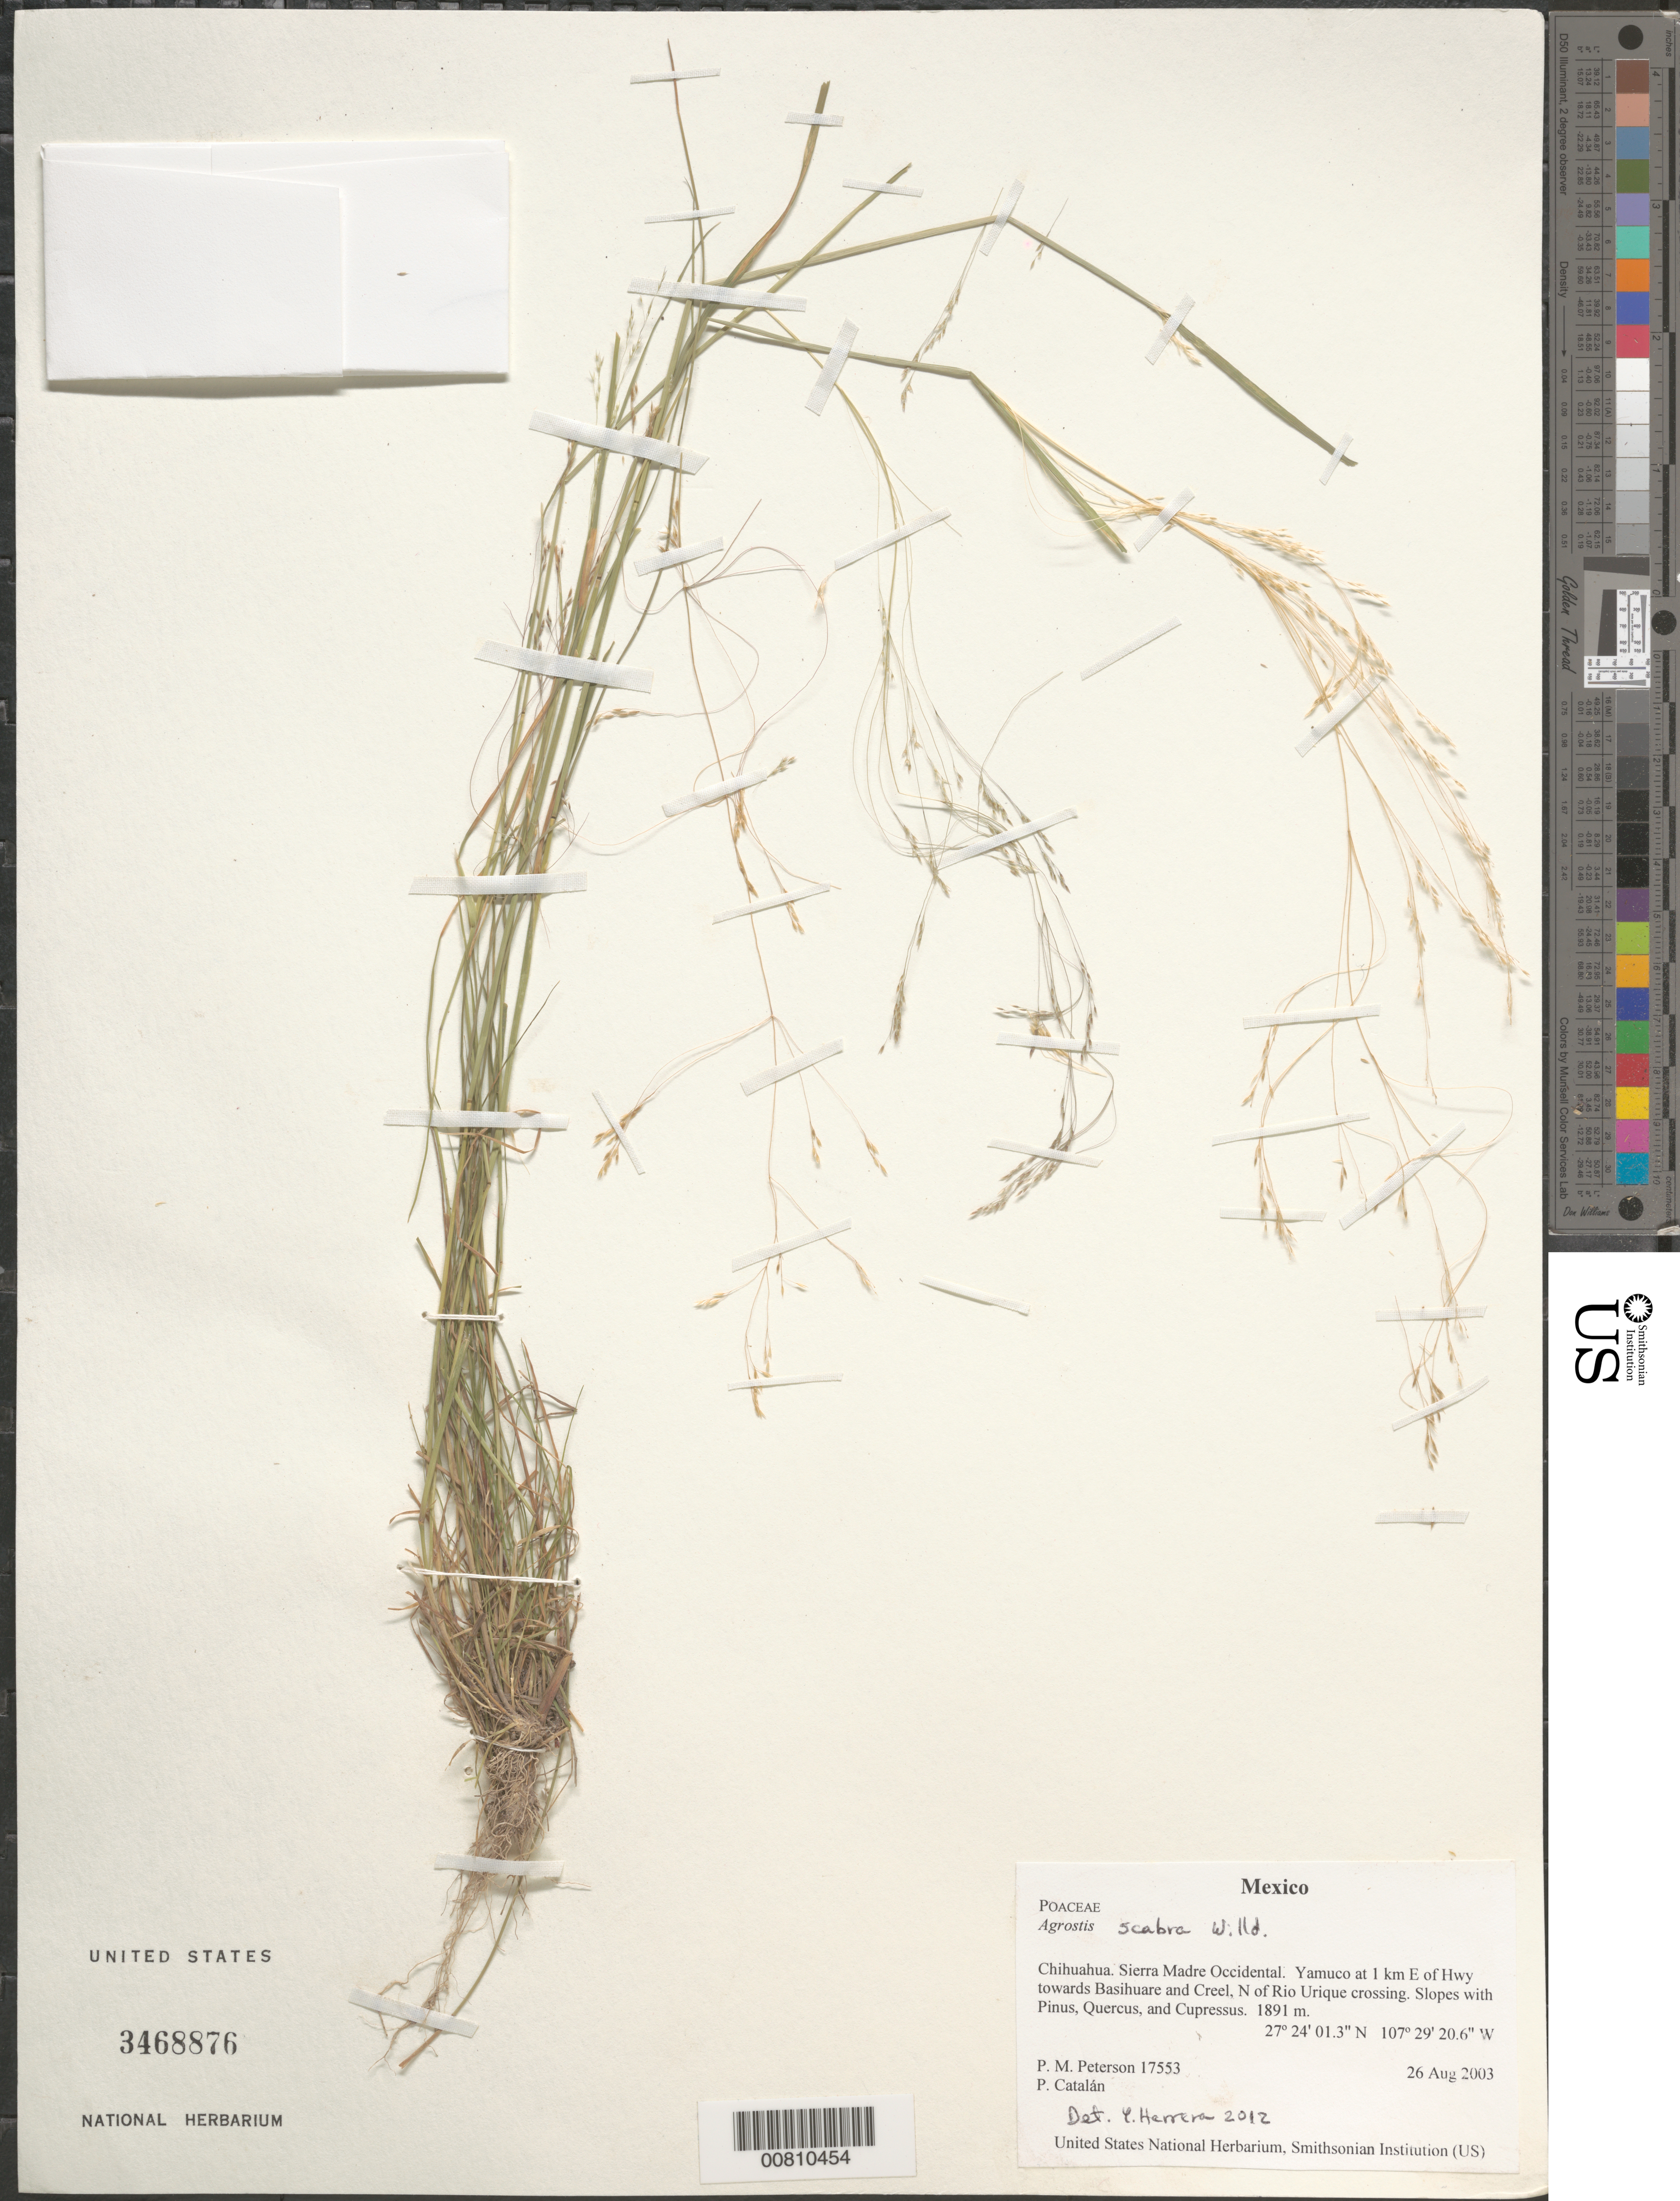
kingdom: Plantae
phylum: Tracheophyta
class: Liliopsida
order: Poales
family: Poaceae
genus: Agrostis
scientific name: Agrostis scabra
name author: Willd.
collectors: P. M. Peterson & P. Catalán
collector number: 17553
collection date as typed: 26 Aug 2003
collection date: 2003-08-26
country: Mexico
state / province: Chihuahua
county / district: Sierra Madre Occidental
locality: Yamuco at 1 km E of Hwy towards Basihuare and Creel, N of Rio Urique crossing. Slopes with Pinus, Quercus, and Cupressus.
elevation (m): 1891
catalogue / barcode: US 3468876